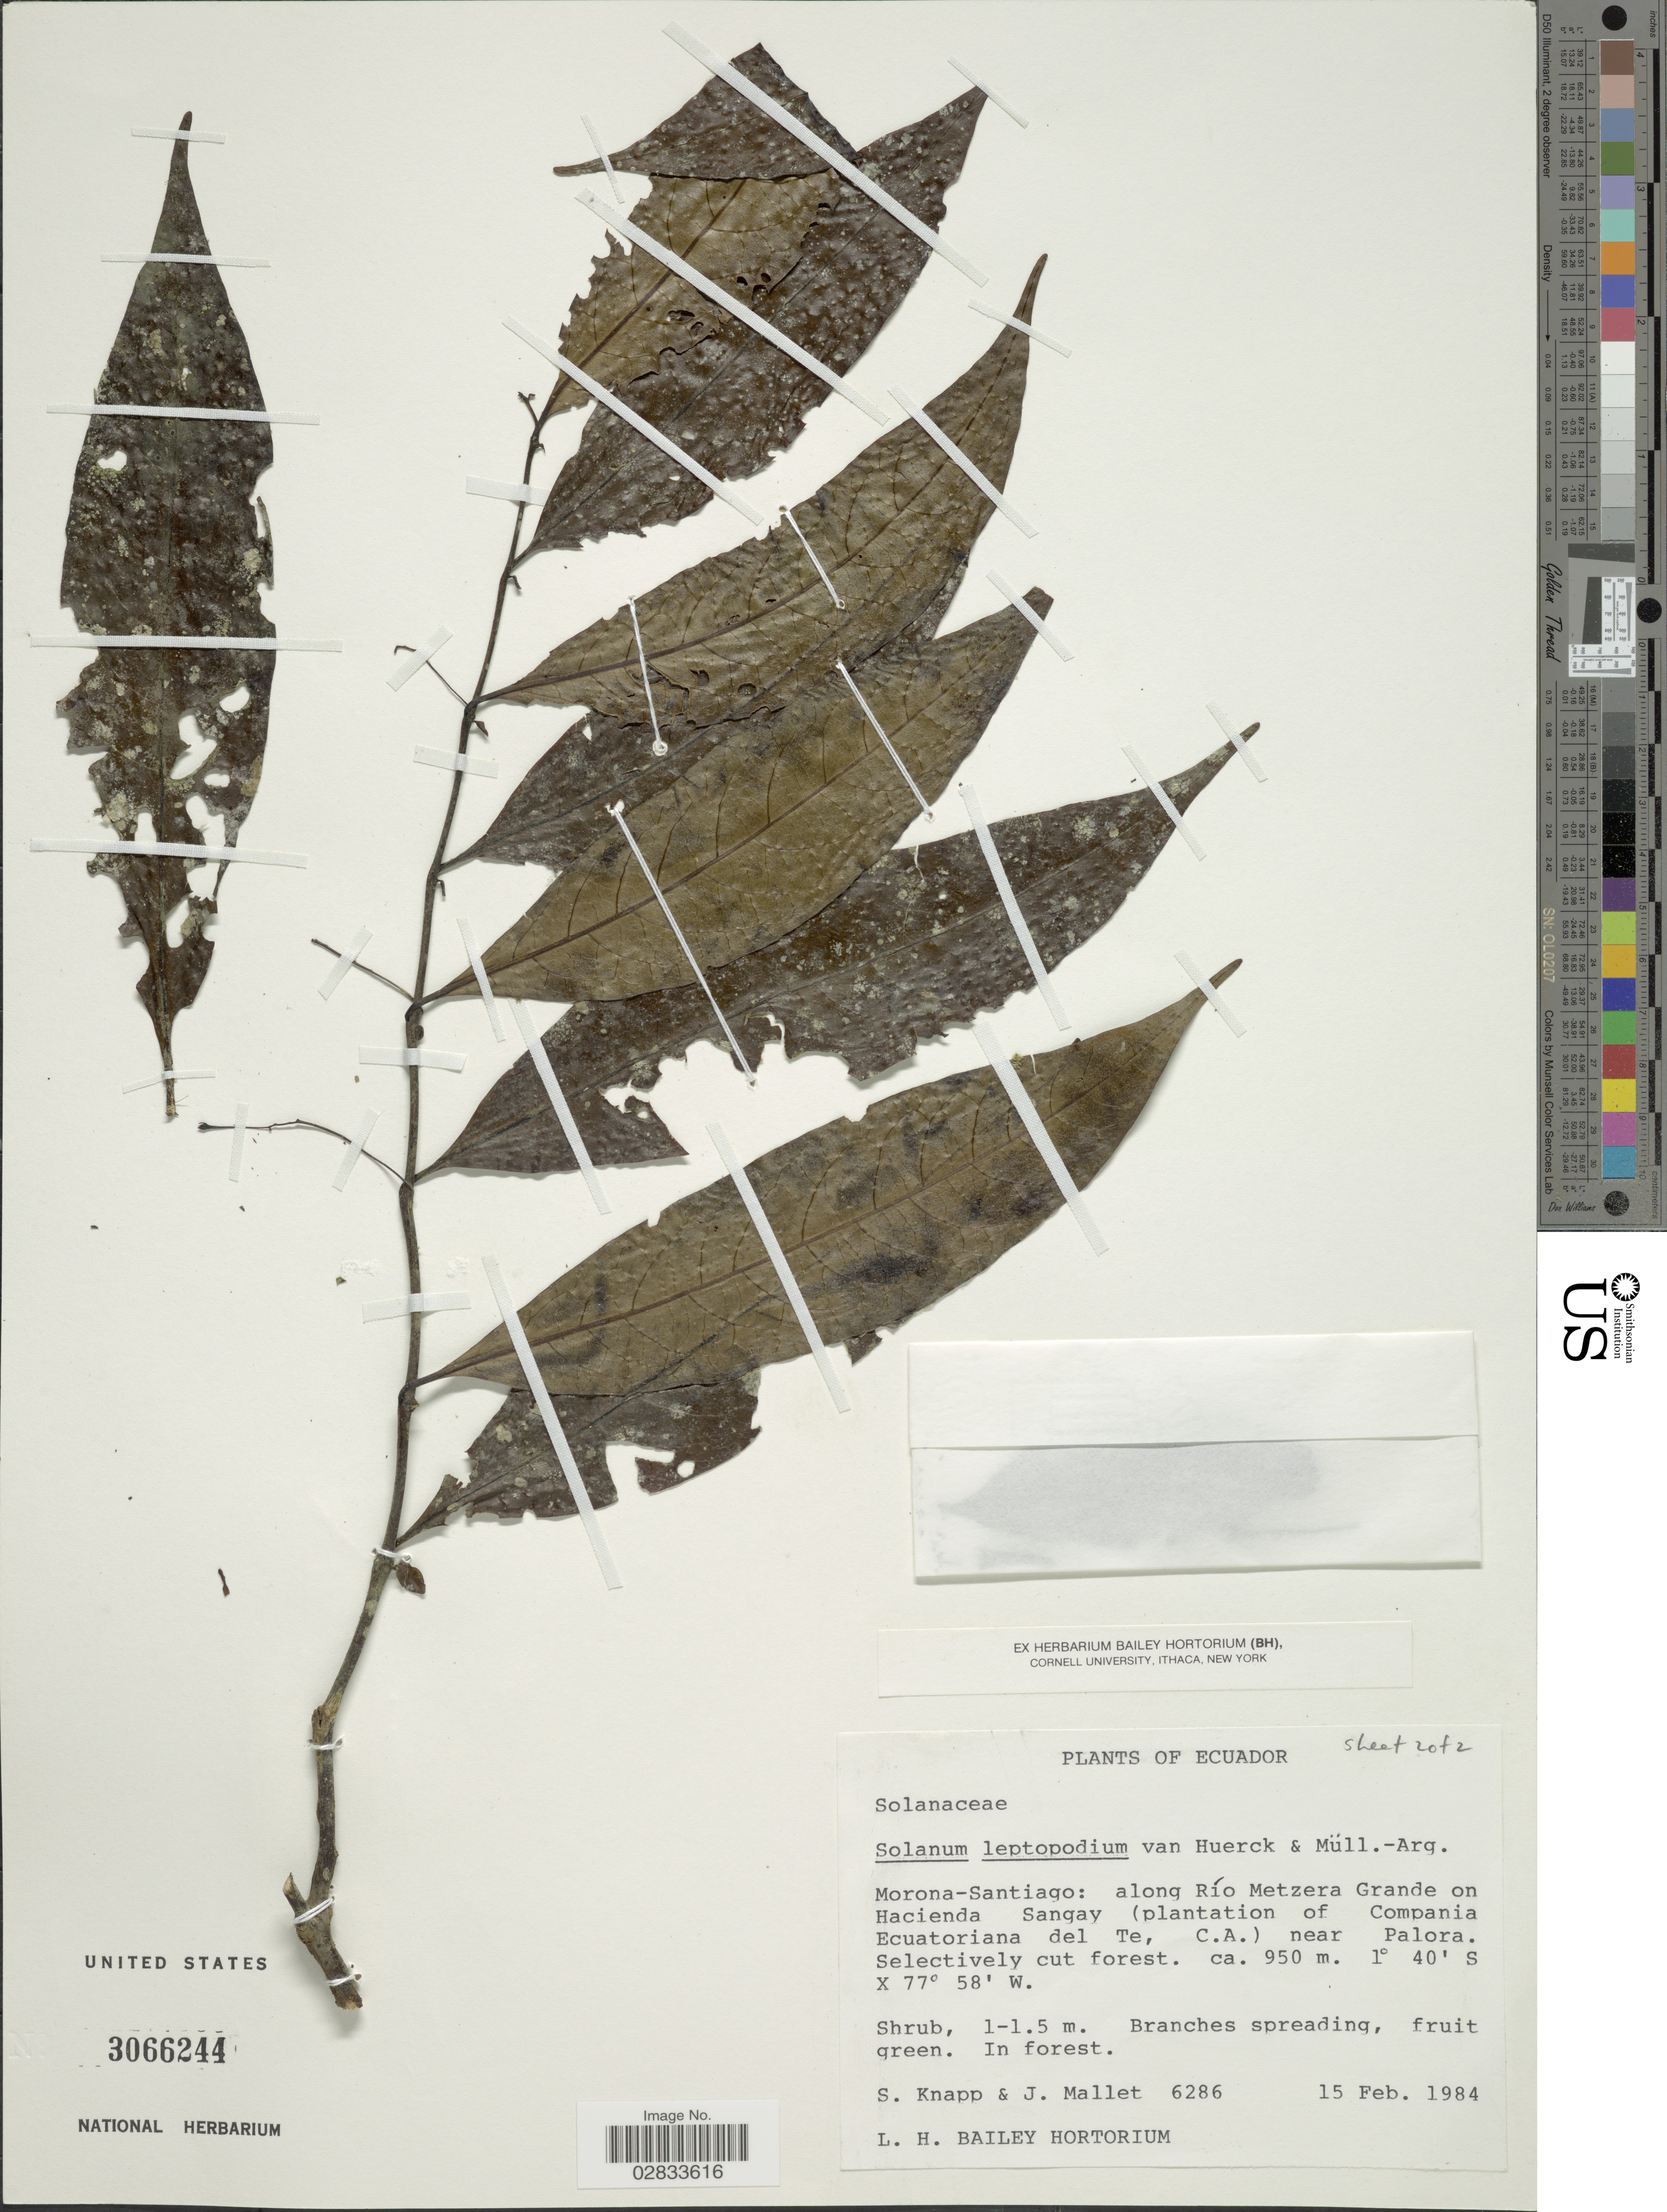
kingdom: Plantae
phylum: Tracheophyta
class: Magnoliopsida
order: Solanales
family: Solanaceae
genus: Solanum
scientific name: Solanum leptopodum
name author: Van Heurck & Müll. Arg.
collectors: S. Knapp & J. Mallet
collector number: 6286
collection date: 1984-02-15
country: Ecuador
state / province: Morona-Santiago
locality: Along Río Metzera Grande on Hacienda Sangay (plantation of Compania Ecuatoriana del Te, C.A.) near Palora.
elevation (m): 950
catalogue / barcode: US 3066244